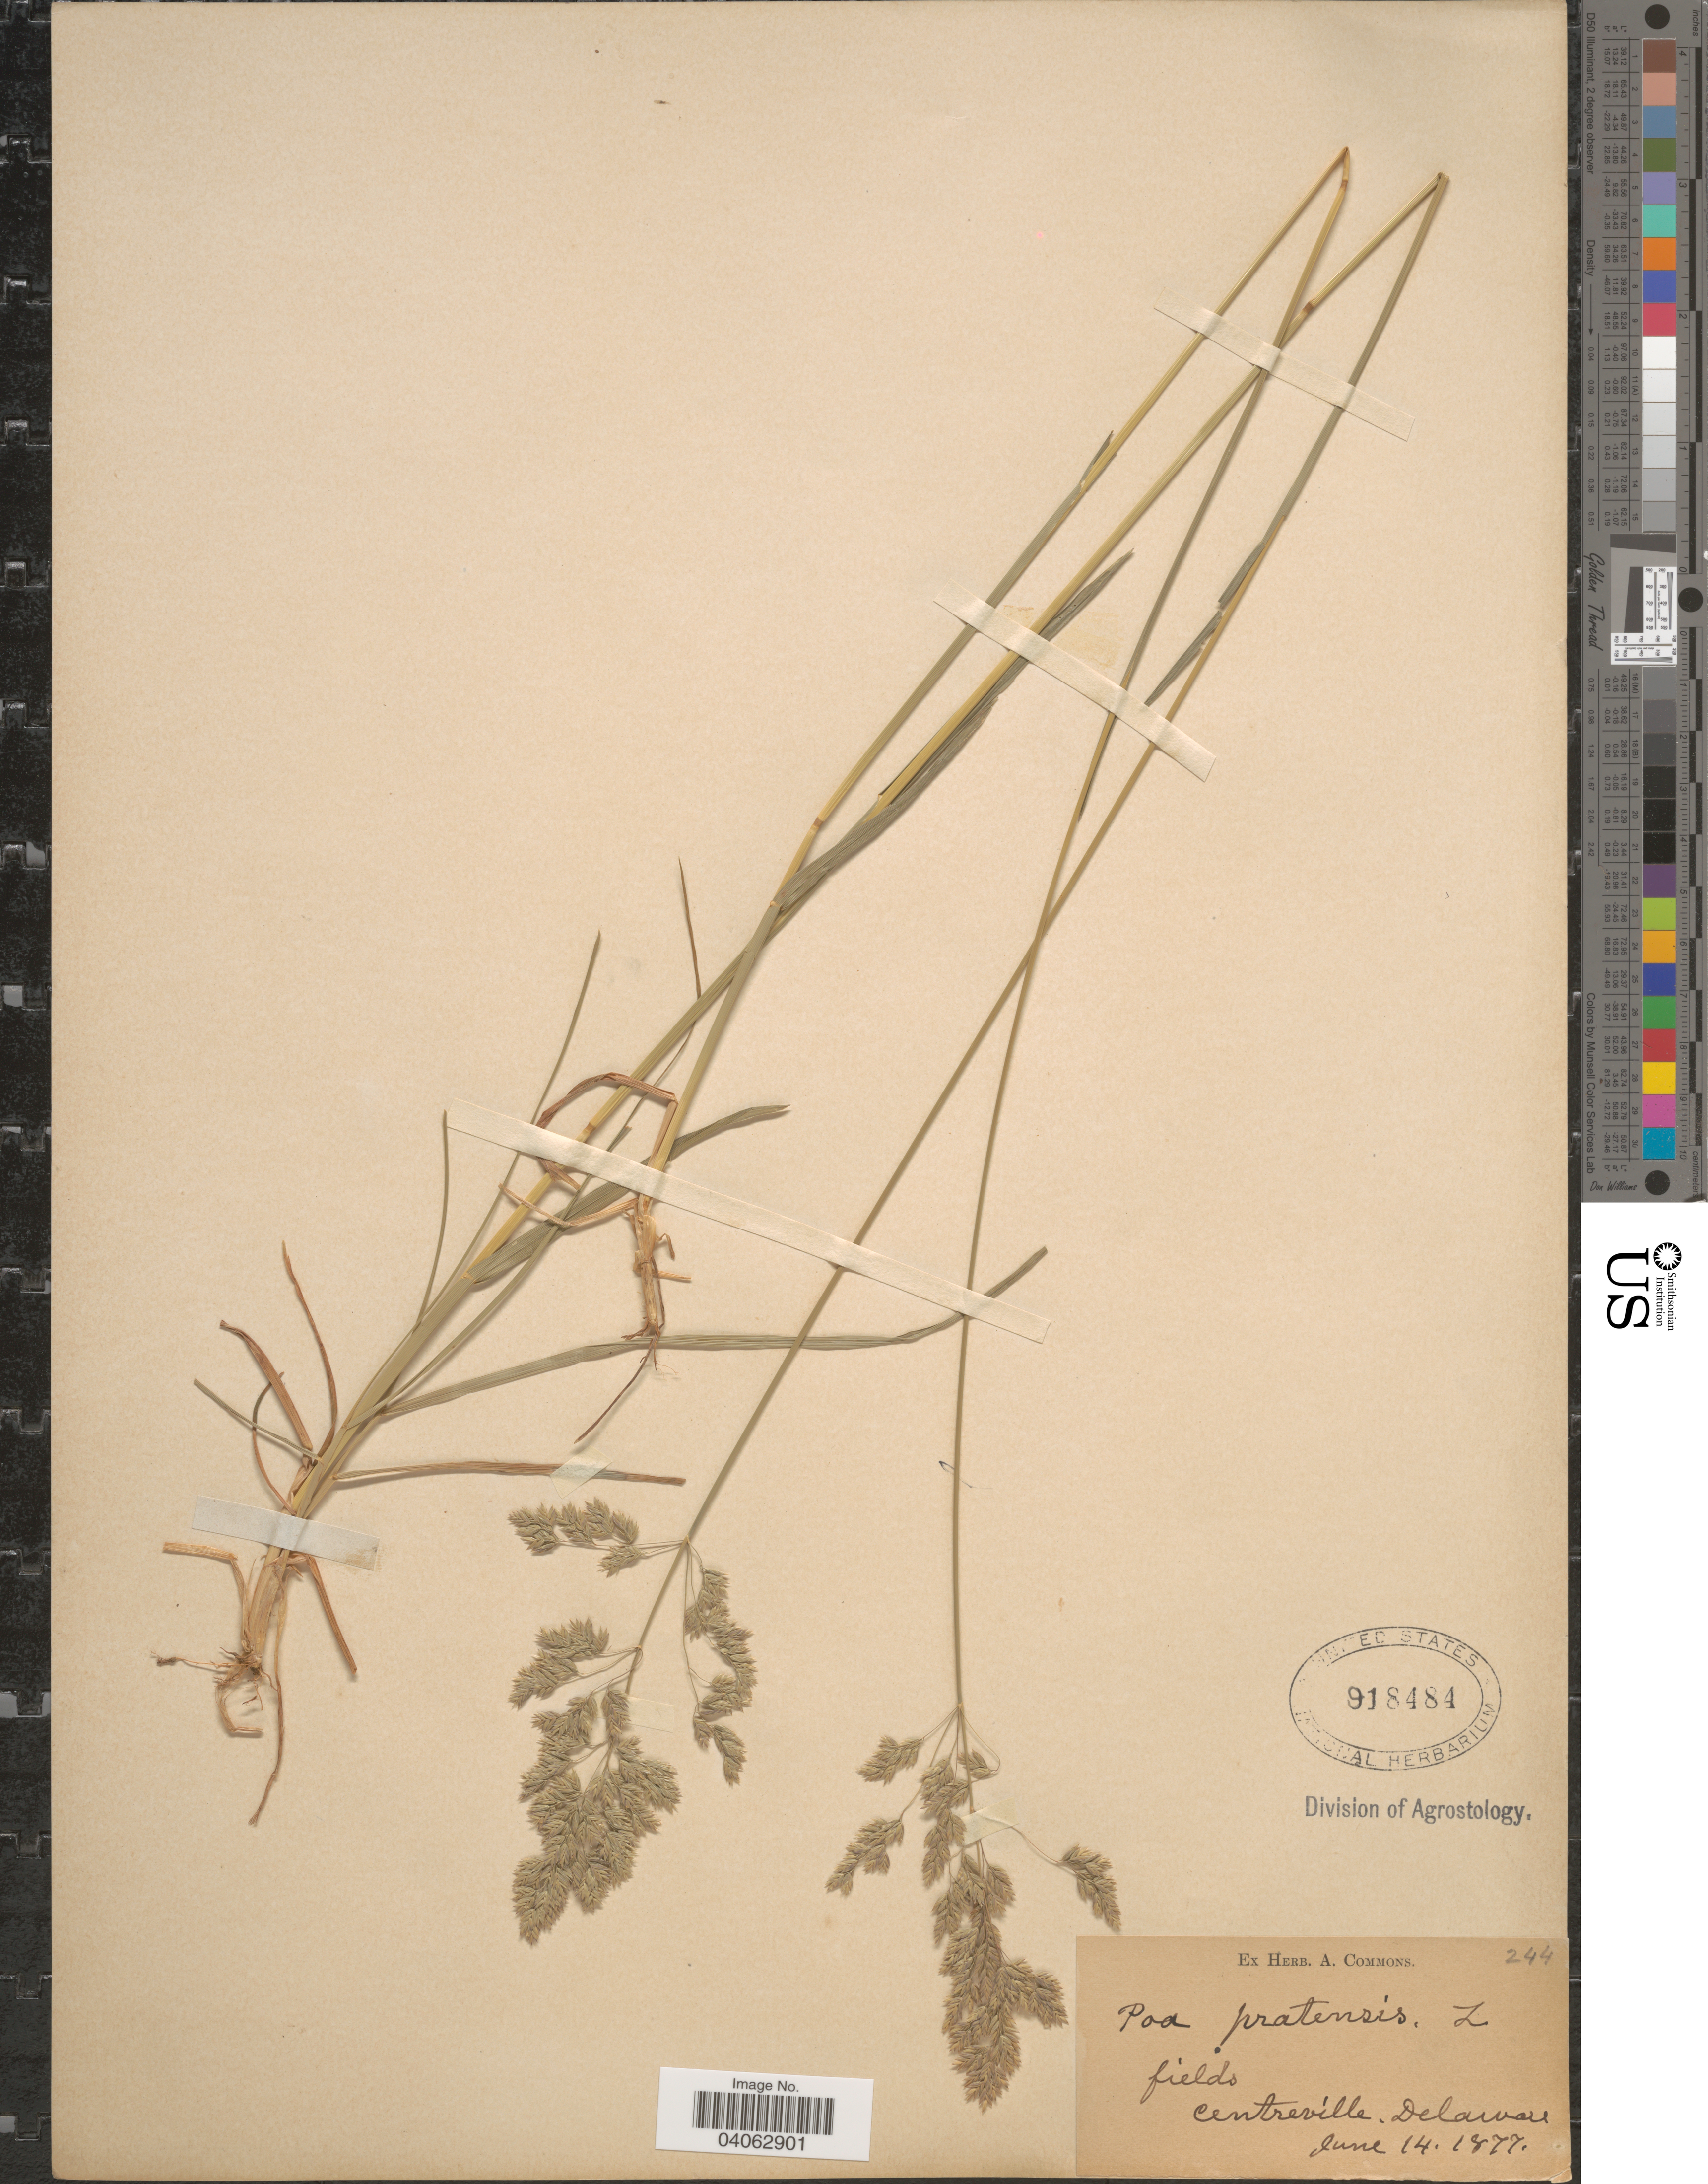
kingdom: Plantae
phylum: Tracheophyta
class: Liliopsida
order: Poales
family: Poaceae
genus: Poa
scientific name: Poa pratensis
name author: L.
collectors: ex herb. A. Commons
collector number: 244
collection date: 1877-06-14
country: United States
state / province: Delaware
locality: Fields, Centreville.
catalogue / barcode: US 918484